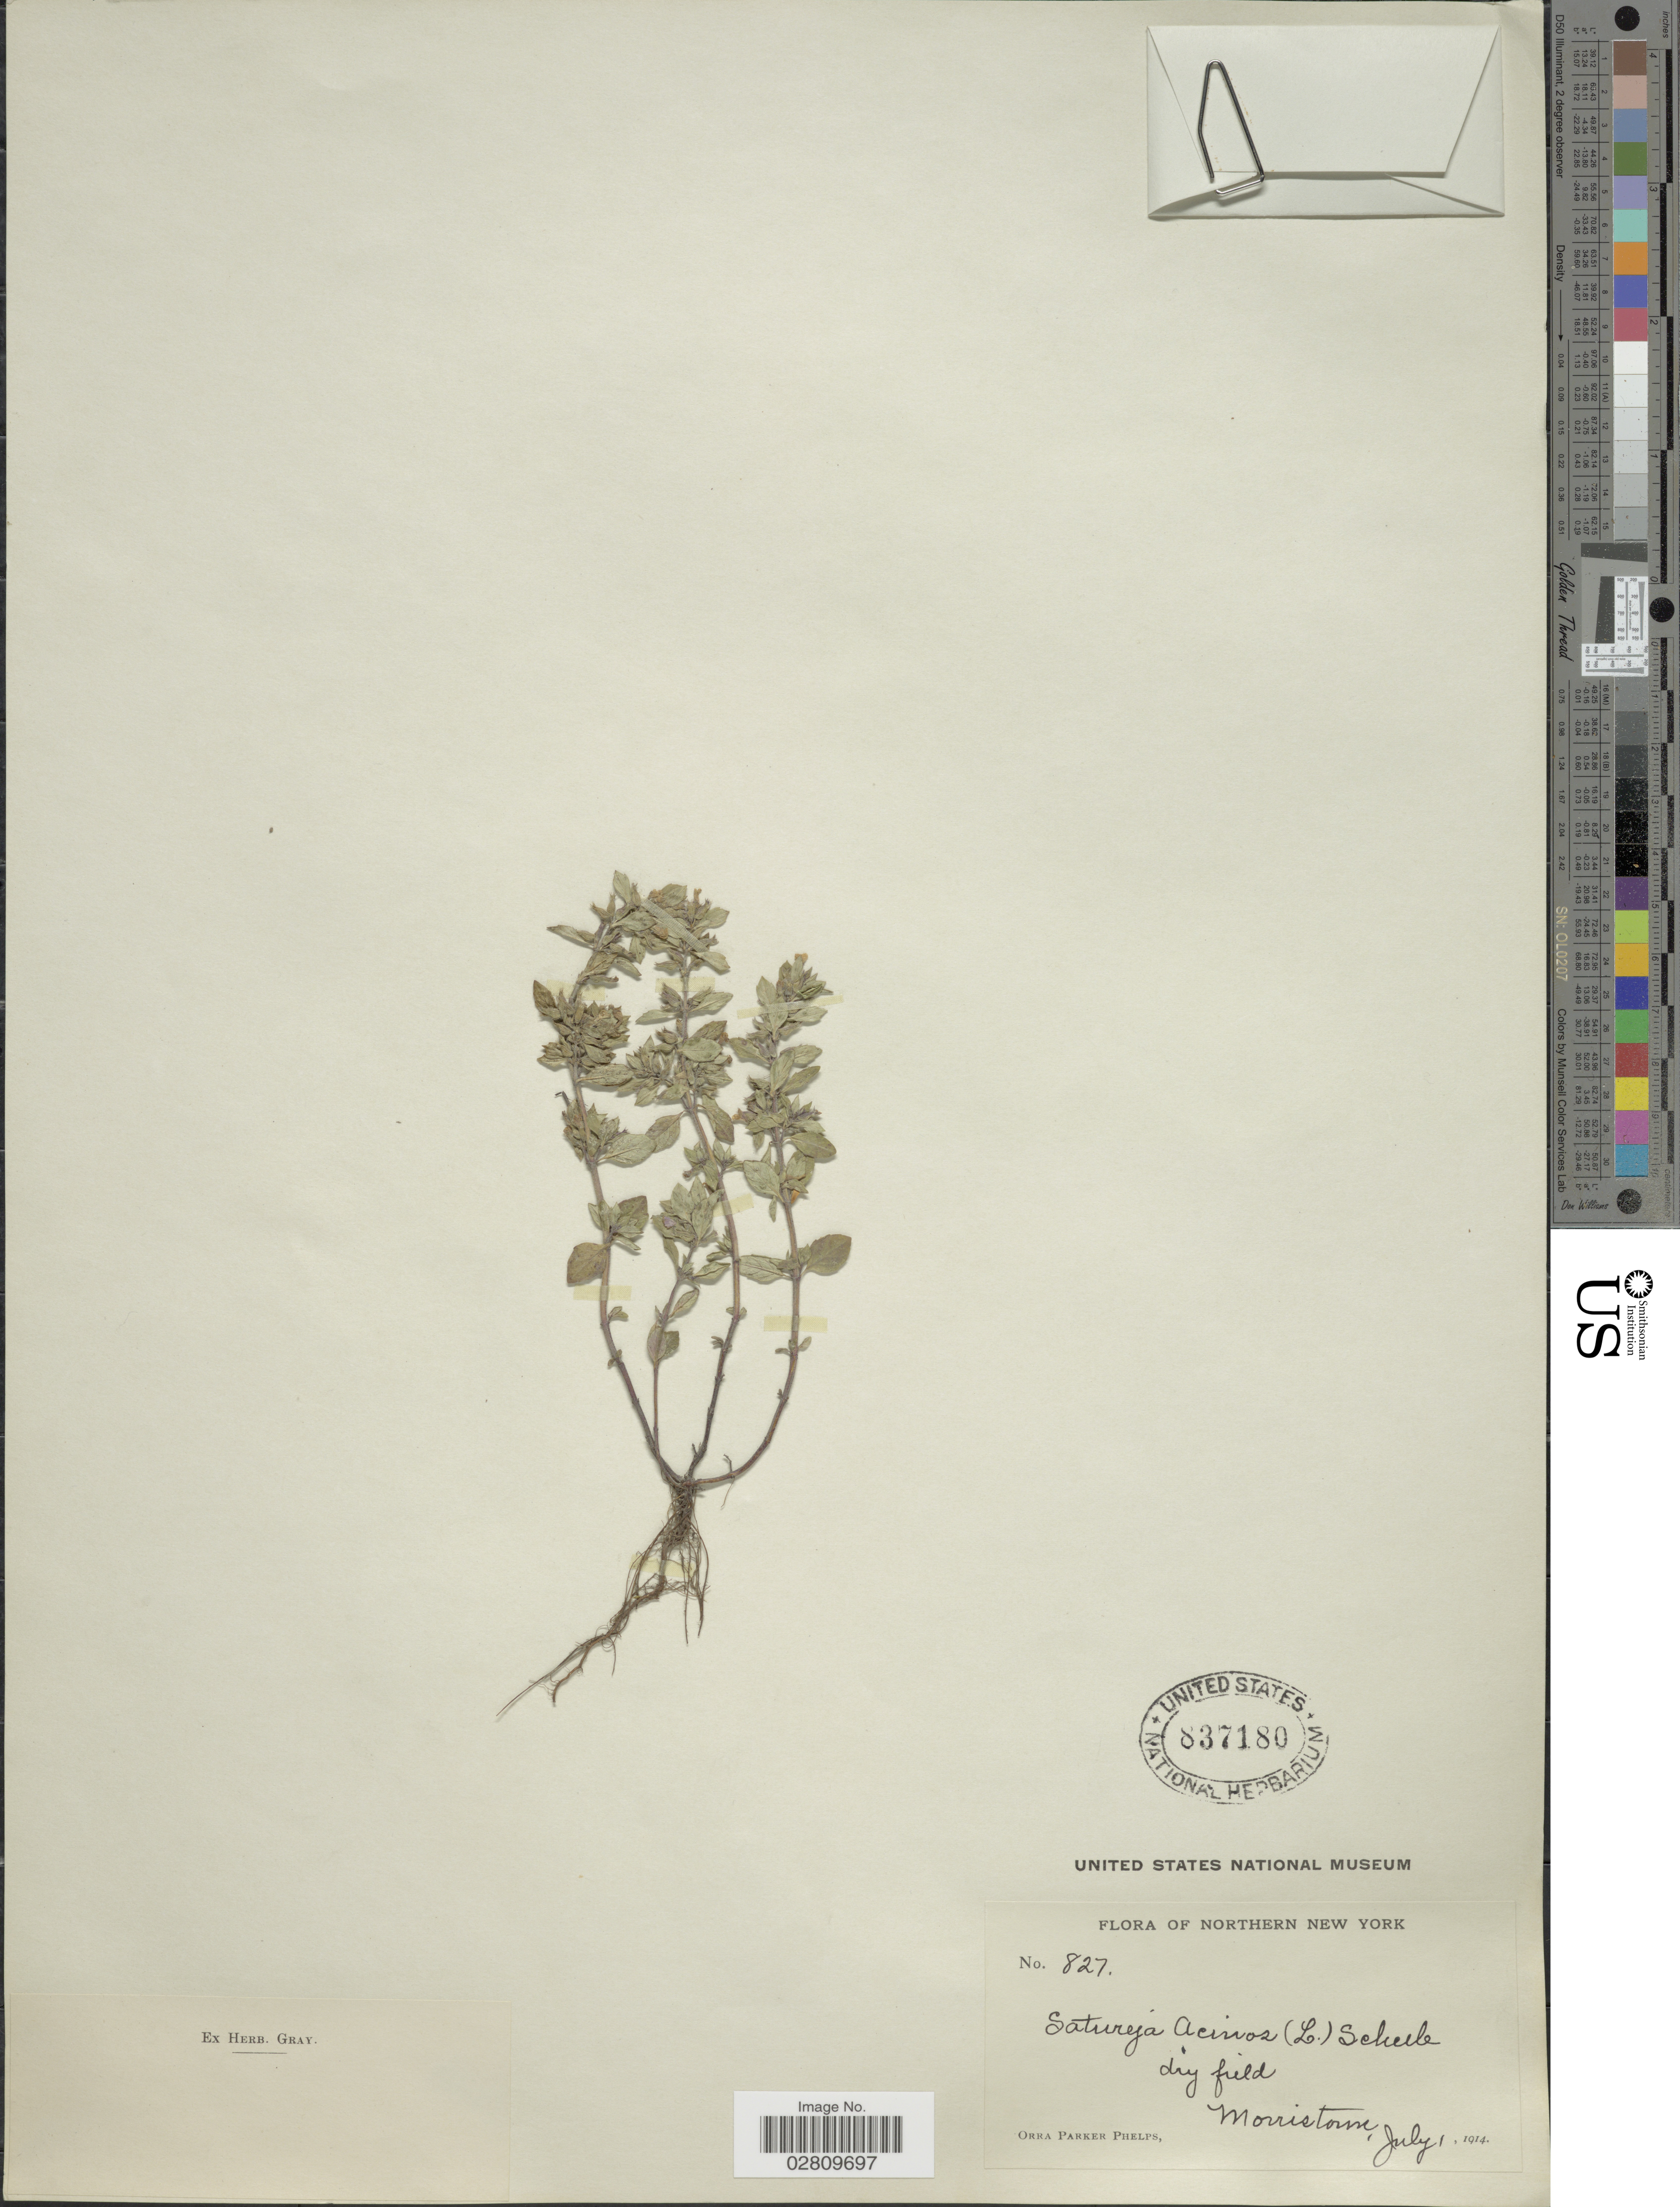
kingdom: Plantae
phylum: Tracheophyta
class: Magnoliopsida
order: Lamiales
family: Lamiaceae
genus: Acinos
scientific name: Acinos arvensis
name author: (Lam.) Dandy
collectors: O. P. Phelps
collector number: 827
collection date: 1914-07-01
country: United States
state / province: New York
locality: Northern New York. Morristown.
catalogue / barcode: US 837180